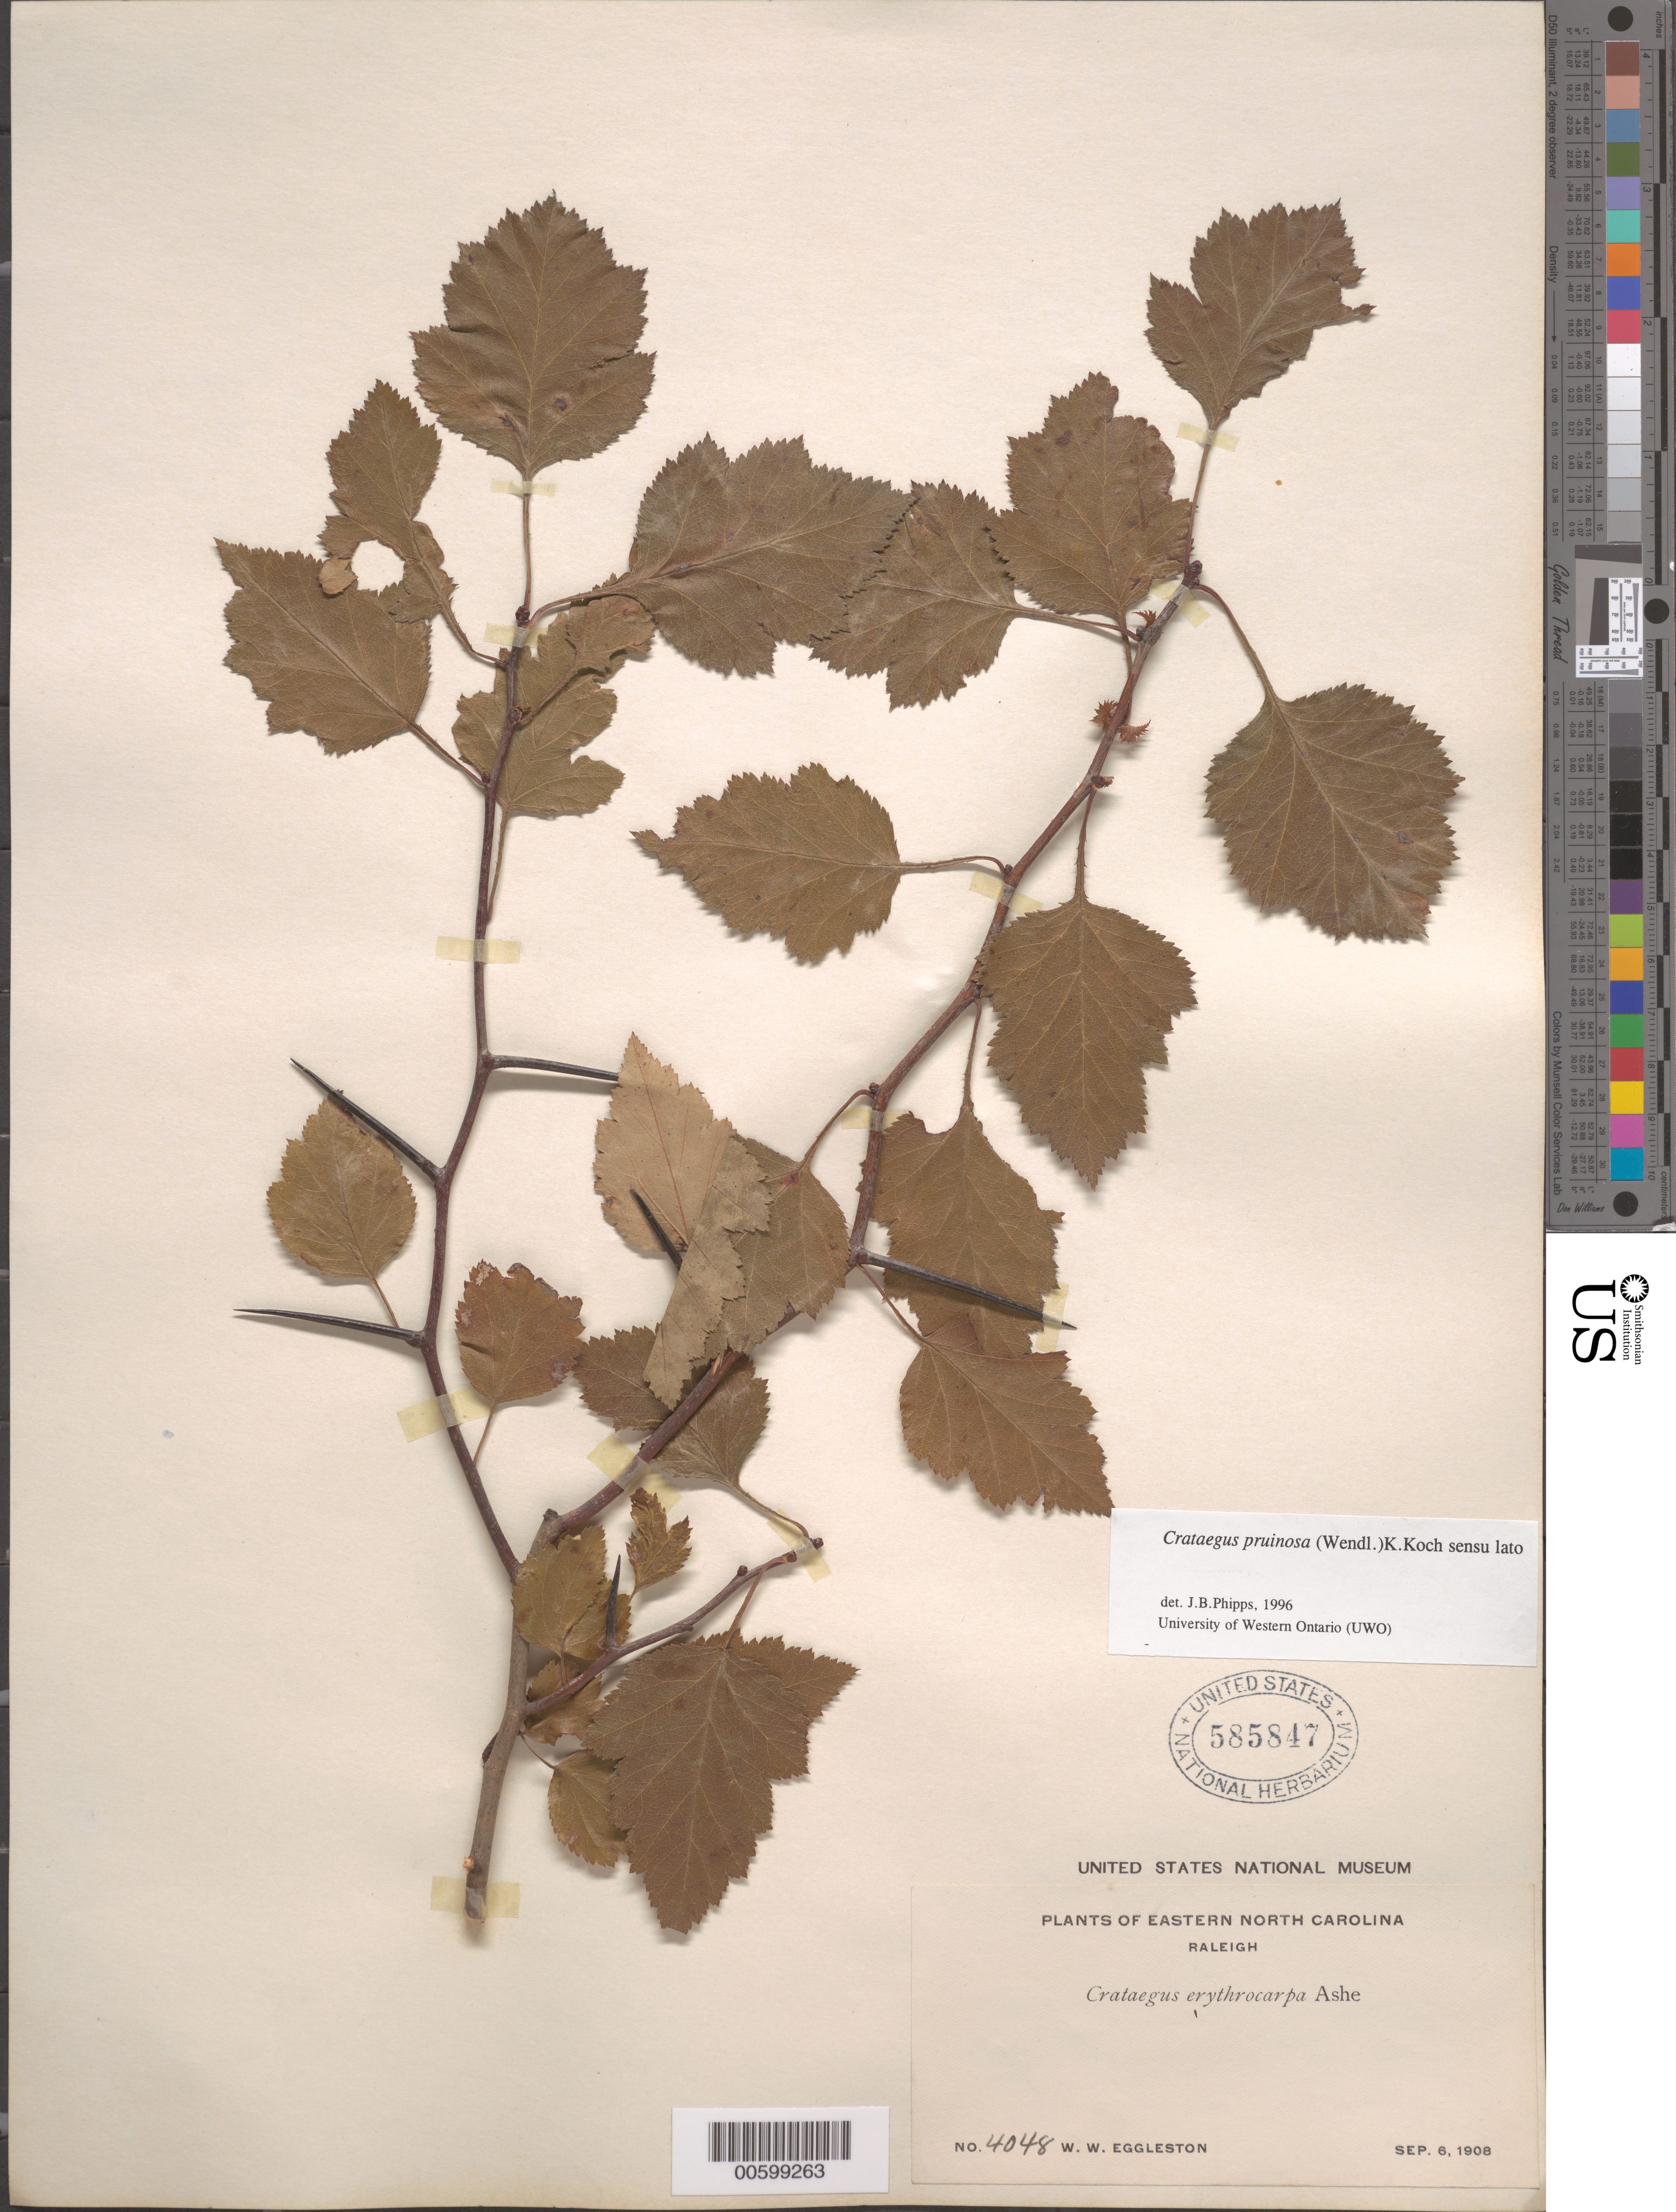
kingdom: Plantae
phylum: Tracheophyta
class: Magnoliopsida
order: Rosales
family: Rosaceae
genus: Crataegus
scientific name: Crataegus pruinosa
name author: (H.L. Wendl.) K. Koch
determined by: Phipps, James B., (UWO), University of Western Ontario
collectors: W. W. Eggleston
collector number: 4048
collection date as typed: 06 Sep 1908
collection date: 1908-09-06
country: United States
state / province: North Carolina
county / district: Wake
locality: Raleigh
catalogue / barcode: US 585847